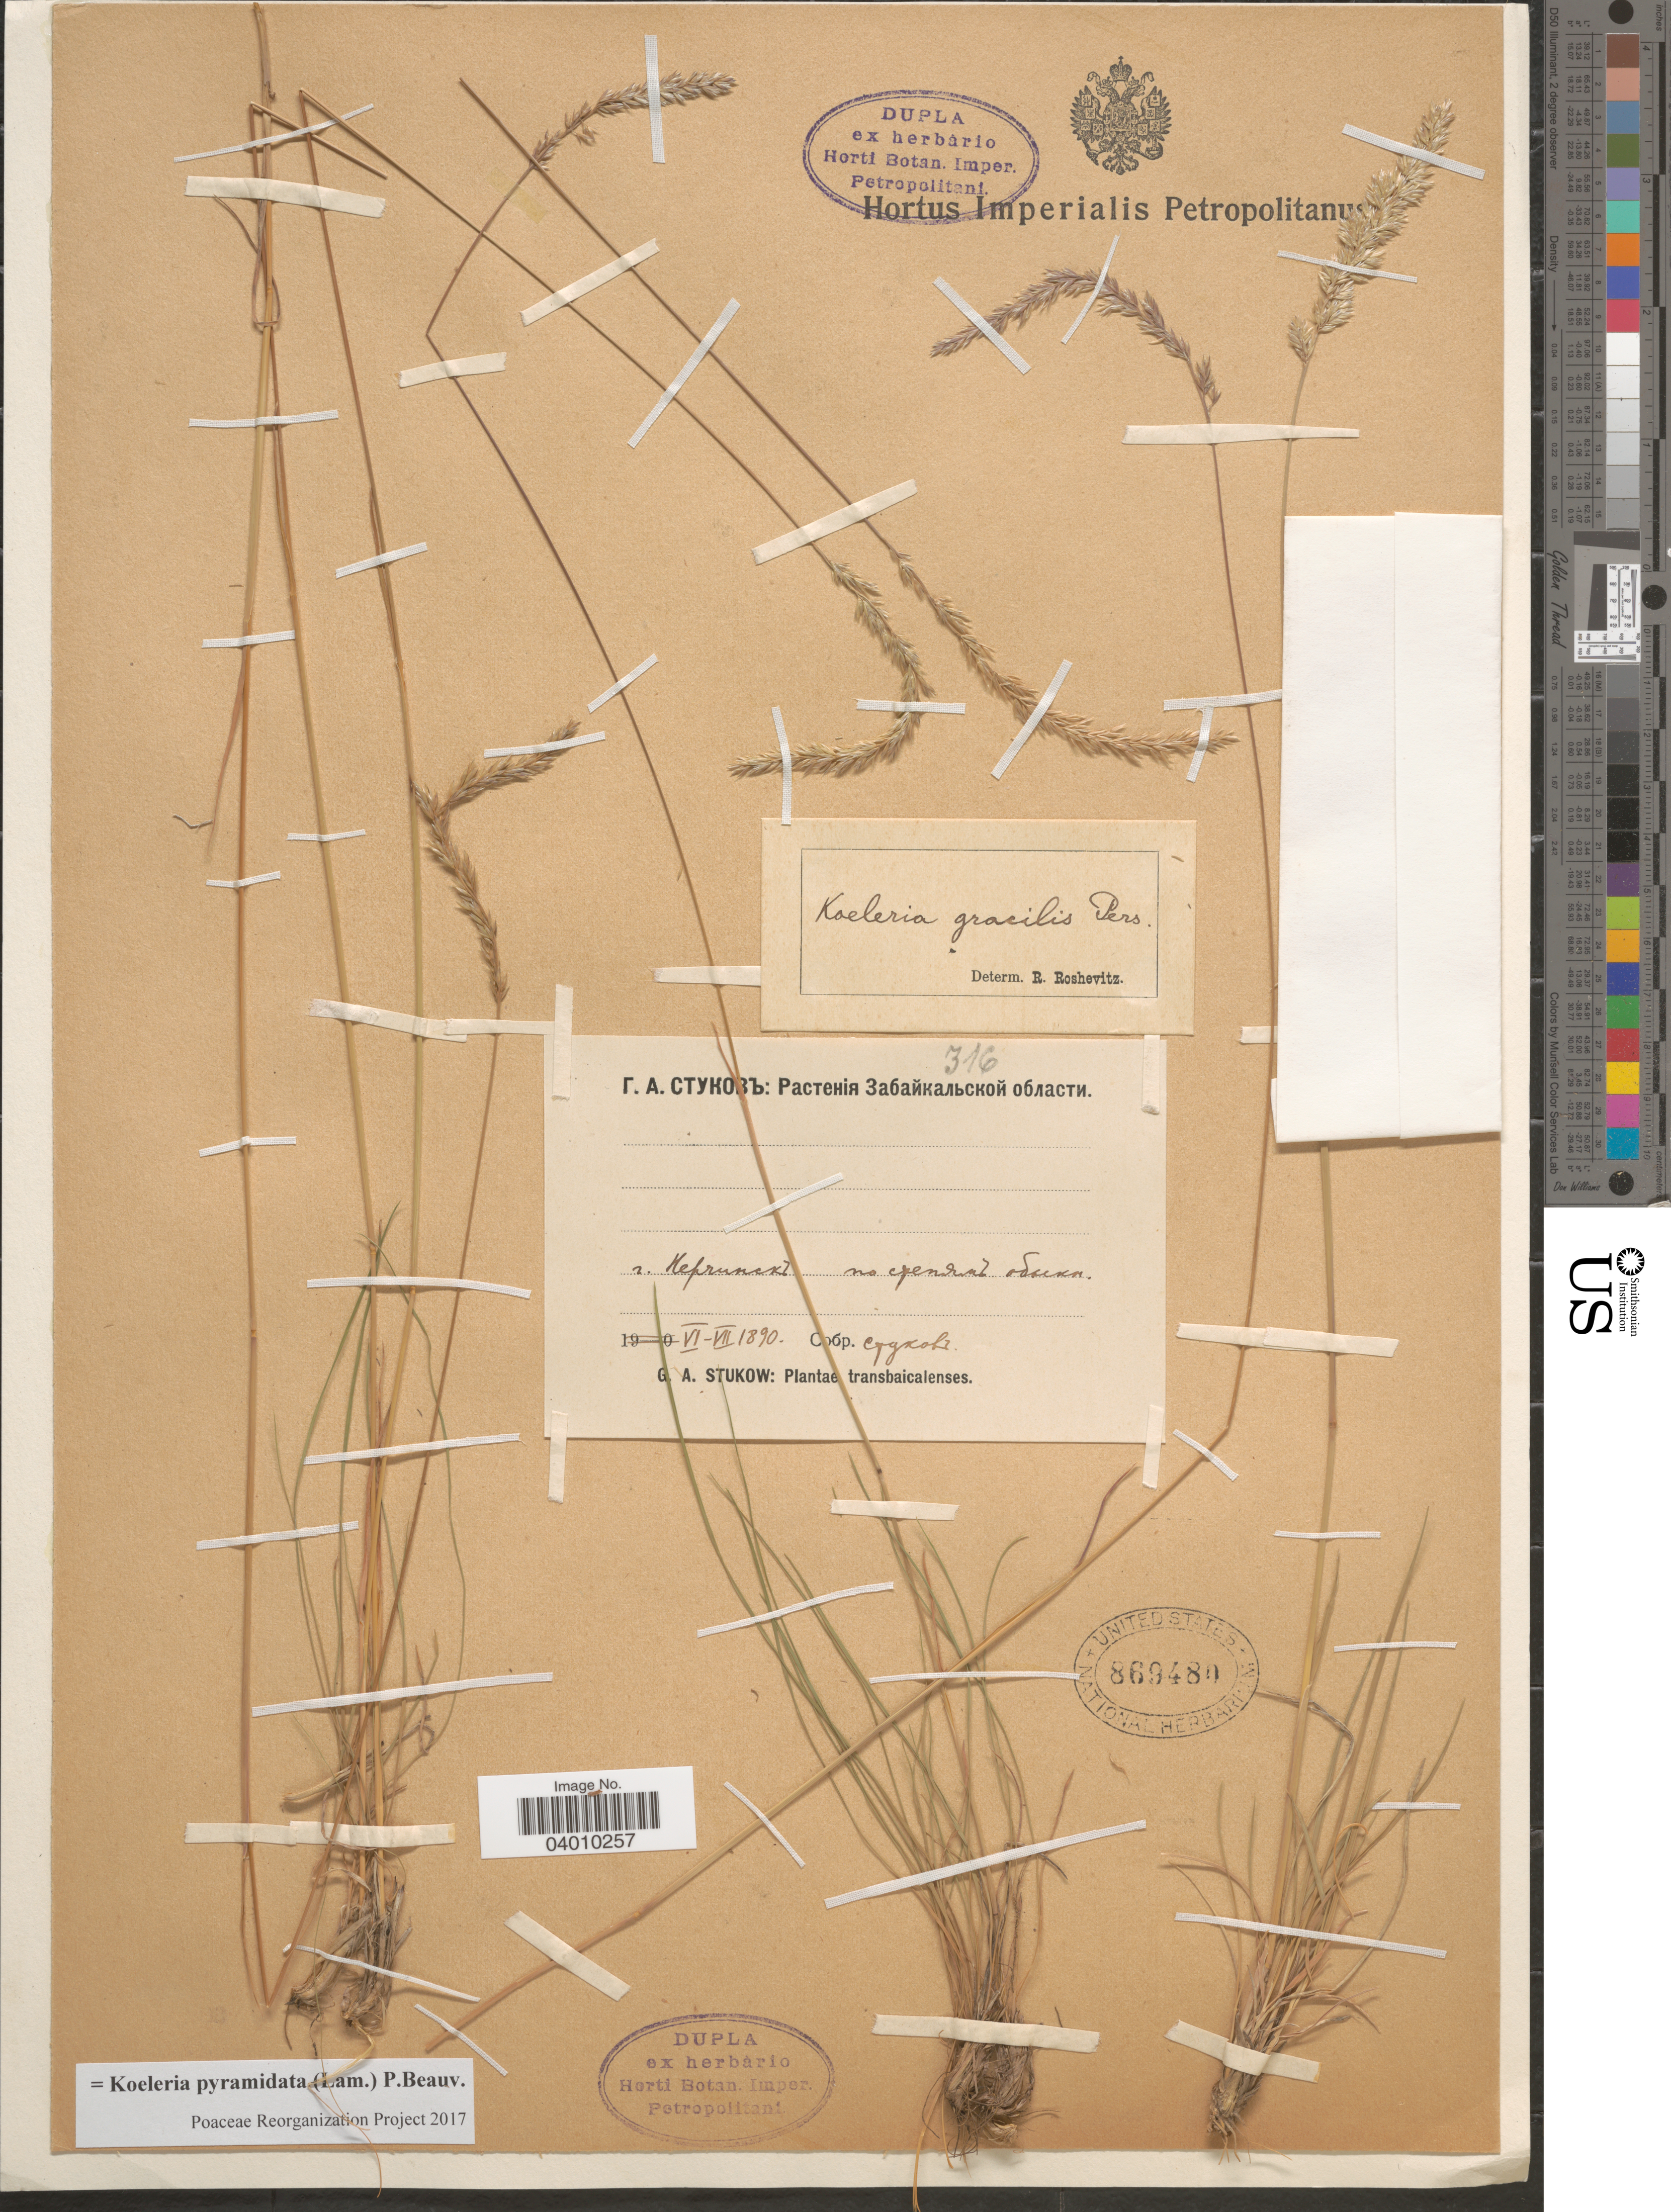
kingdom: Plantae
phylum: Tracheophyta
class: Liliopsida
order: Poales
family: Poaceae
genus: Koeleria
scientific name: Koeleria pyramidata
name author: (Lam.) P. Beauv.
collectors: G. Stukow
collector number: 316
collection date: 1890-06/1890-07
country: Russian Federation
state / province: Zabaykalsky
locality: Nerchinsk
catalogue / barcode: US 869480